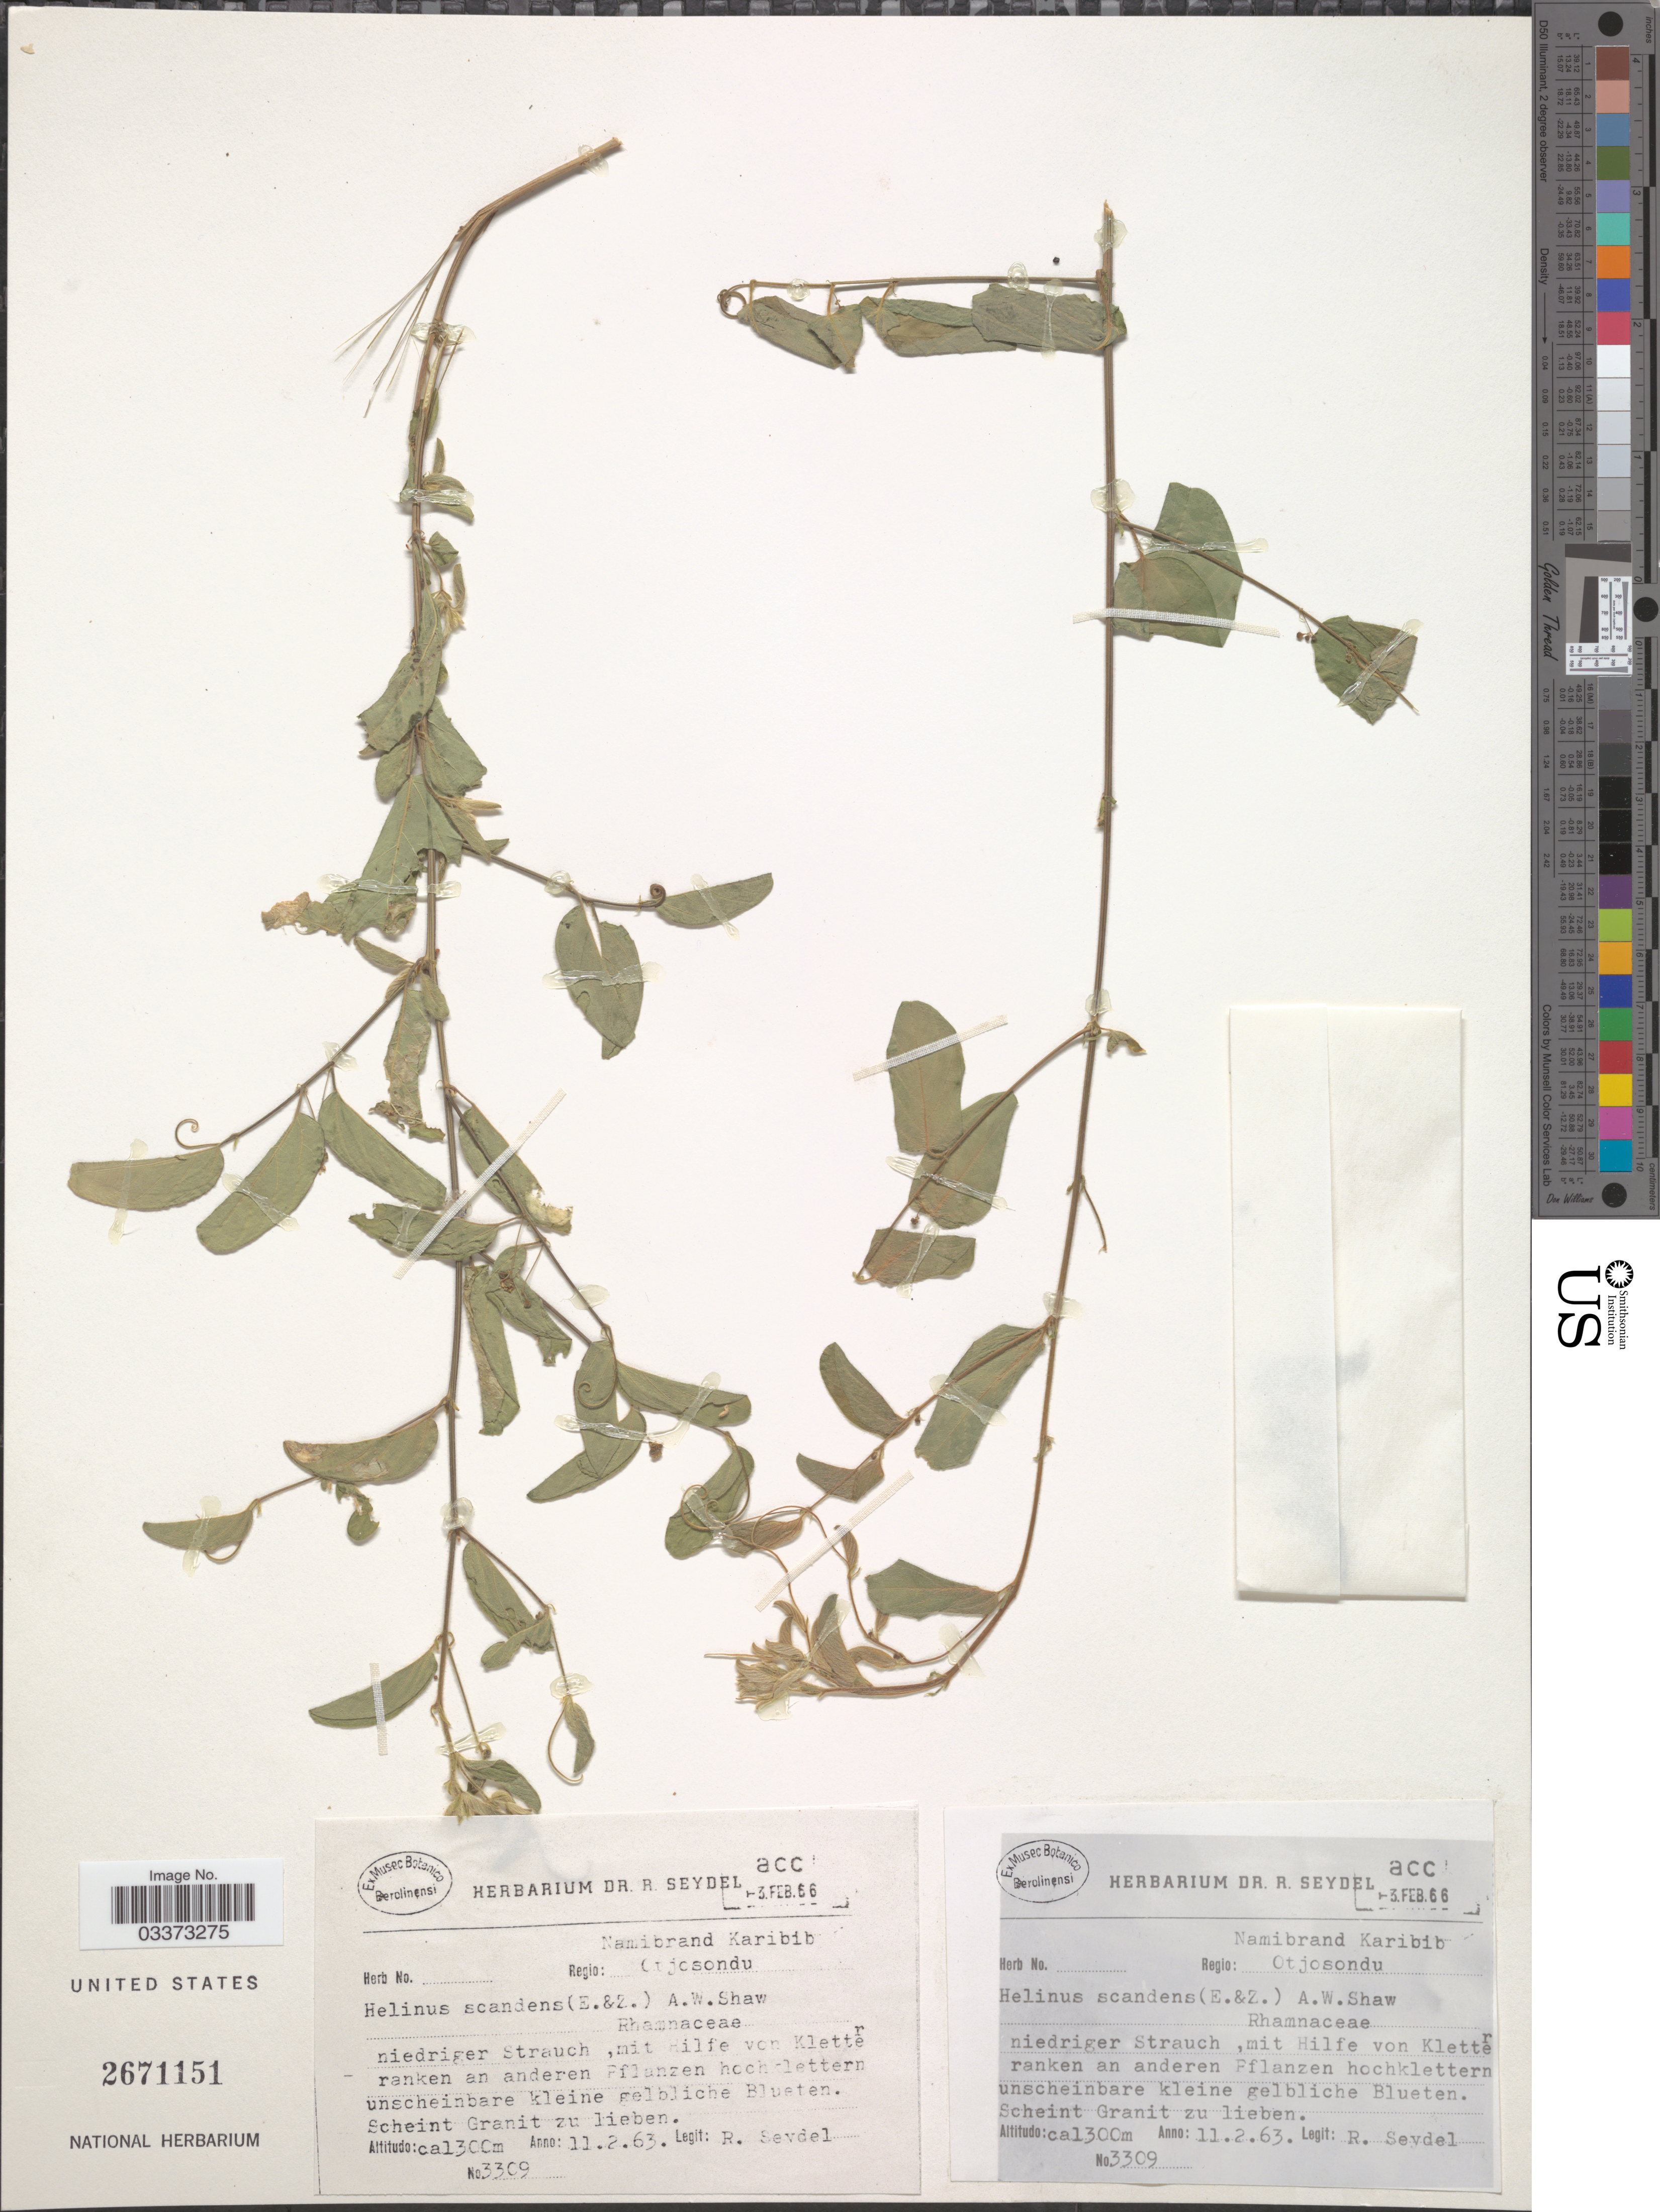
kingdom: Plantae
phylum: Tracheophyta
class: Magnoliopsida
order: Rosales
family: Rhamnaceae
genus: Helinus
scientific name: Helinus scandens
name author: (Eckl. & Zeyh.) A. Rich.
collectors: R. Seydel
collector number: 3309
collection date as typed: Transcribed d/m/y: 11/2/63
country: Namibia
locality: Regio: Namibrand Karibib Otjosondu.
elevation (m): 1300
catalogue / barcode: US 2671151